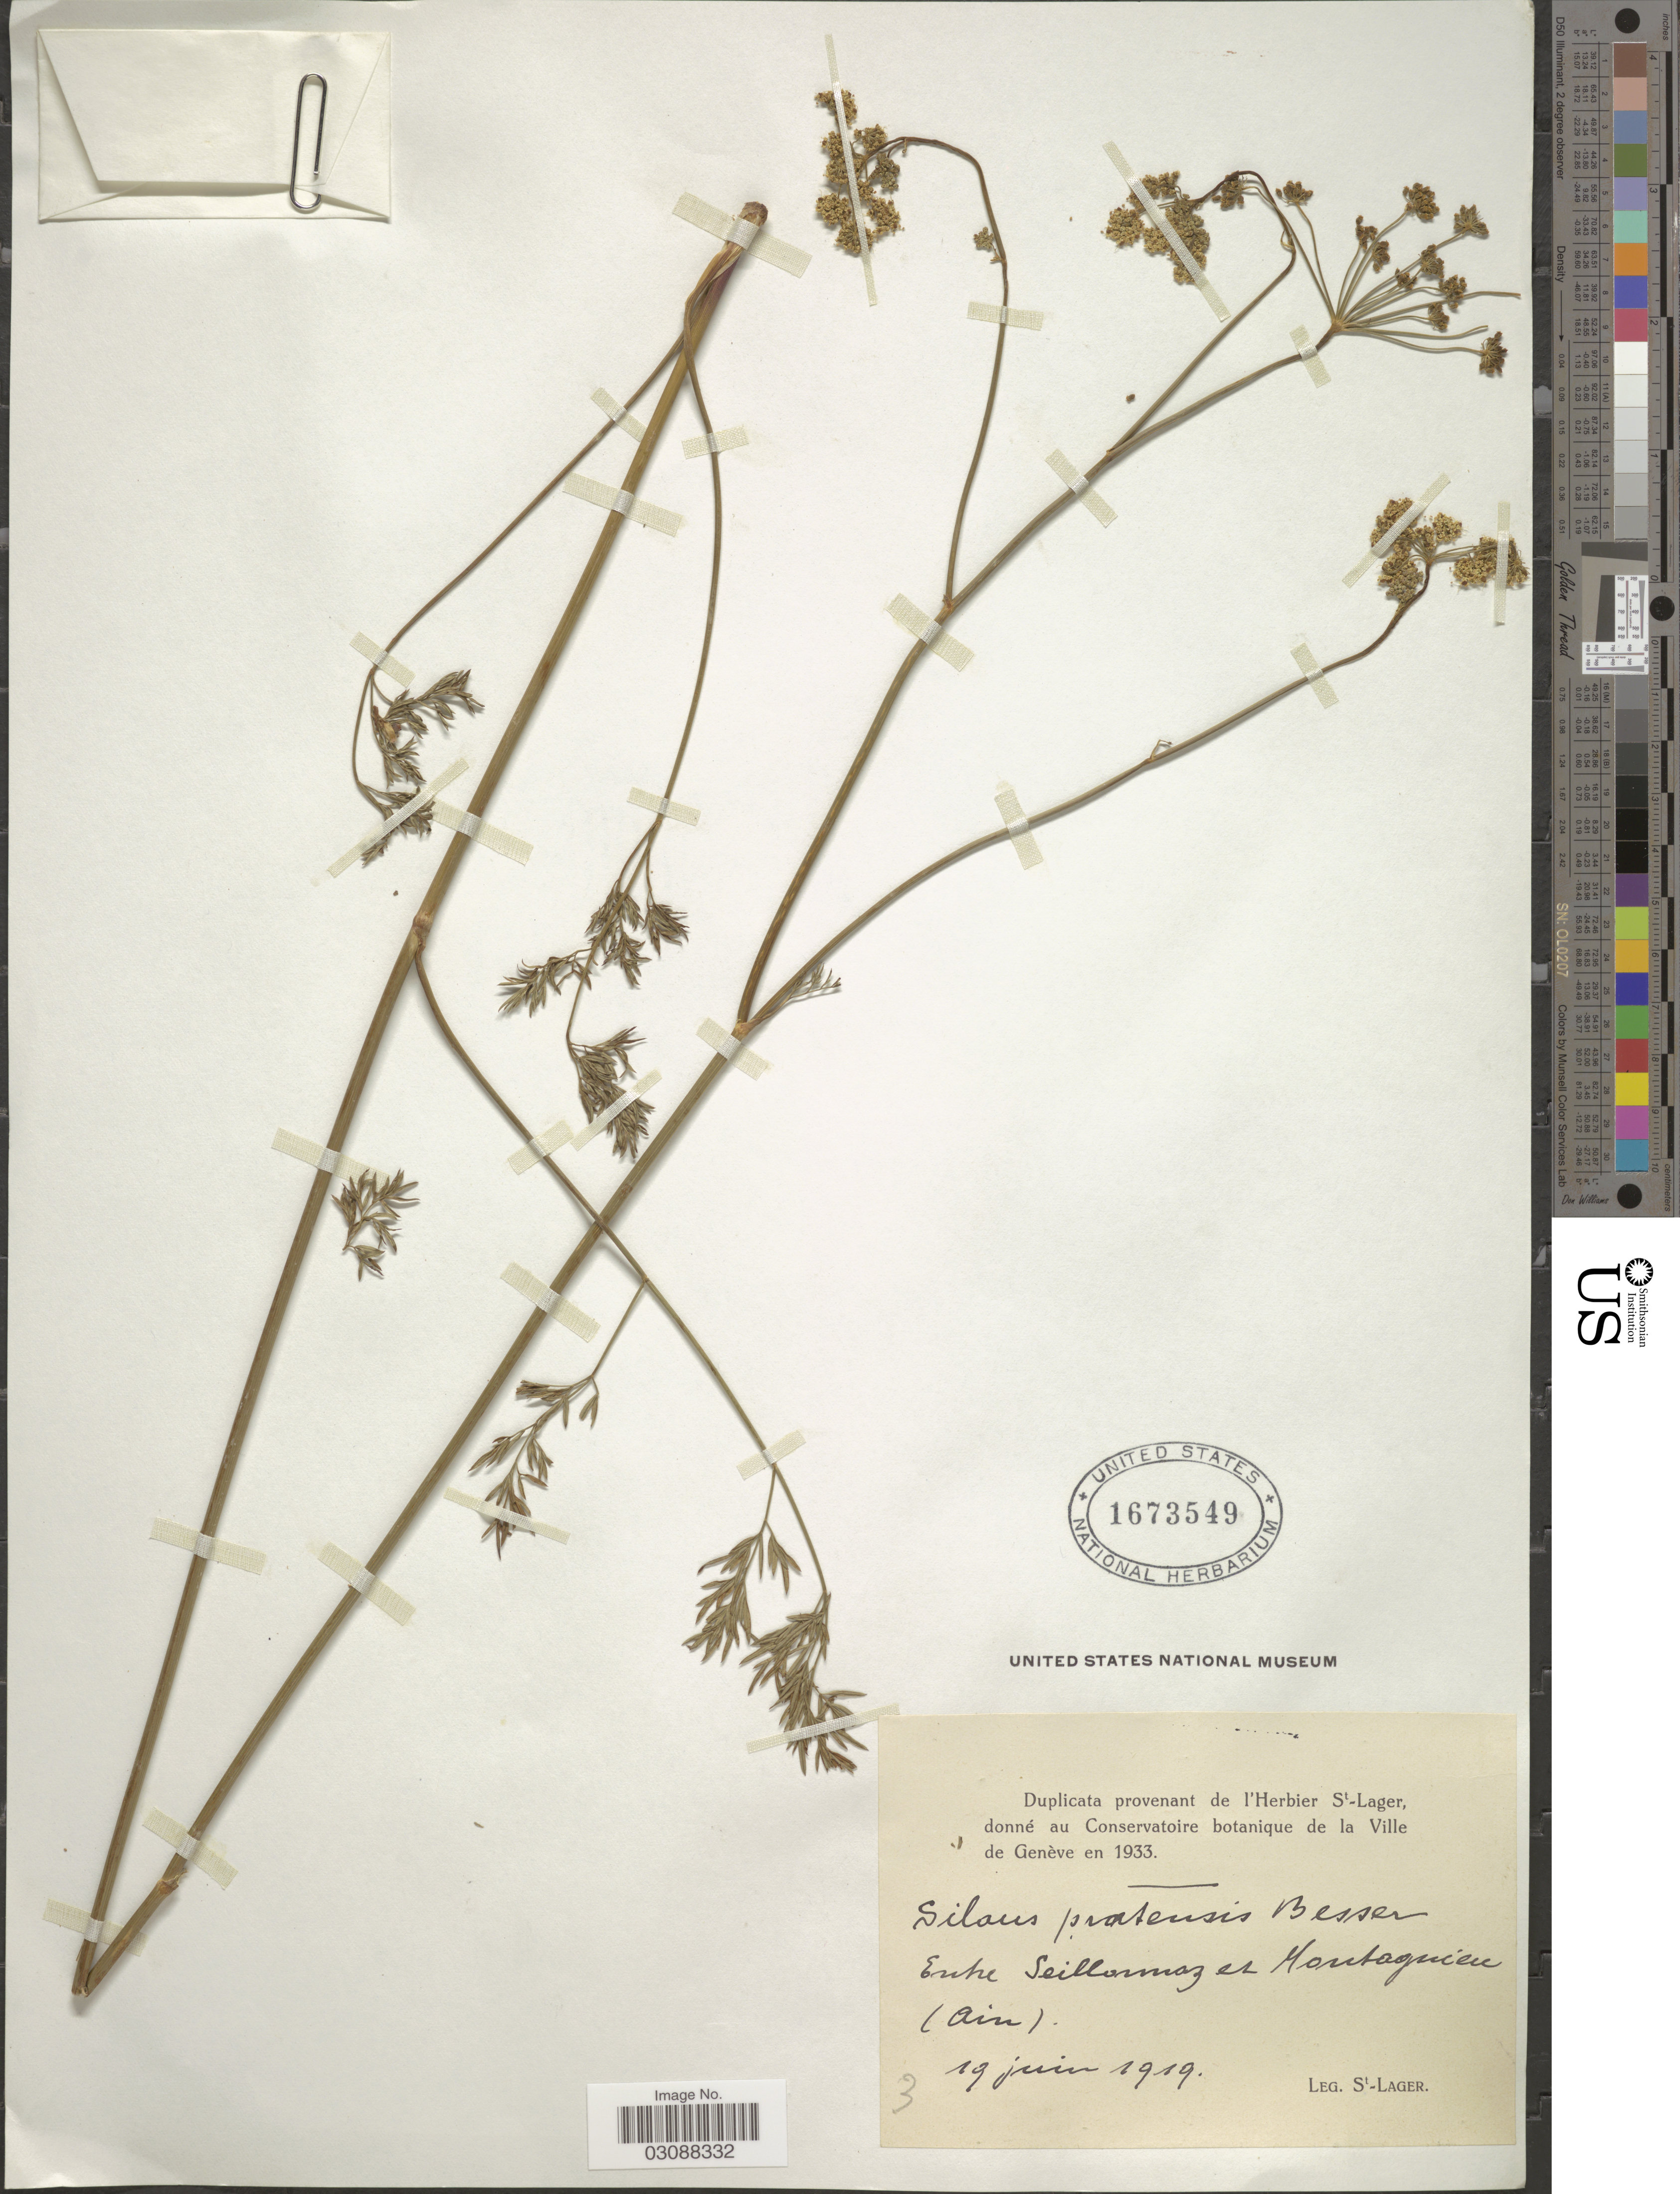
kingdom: Plantae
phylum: Tracheophyta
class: Magnoliopsida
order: Apiales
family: Apiaceae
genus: Silaus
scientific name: Silaus pratensis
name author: (Crantz) Besser ex Schult.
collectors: Saint-Lager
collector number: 3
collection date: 1919-06-19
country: France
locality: Entre Seillonnaz et Montagnieu. (Ain).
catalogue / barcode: US 1673549